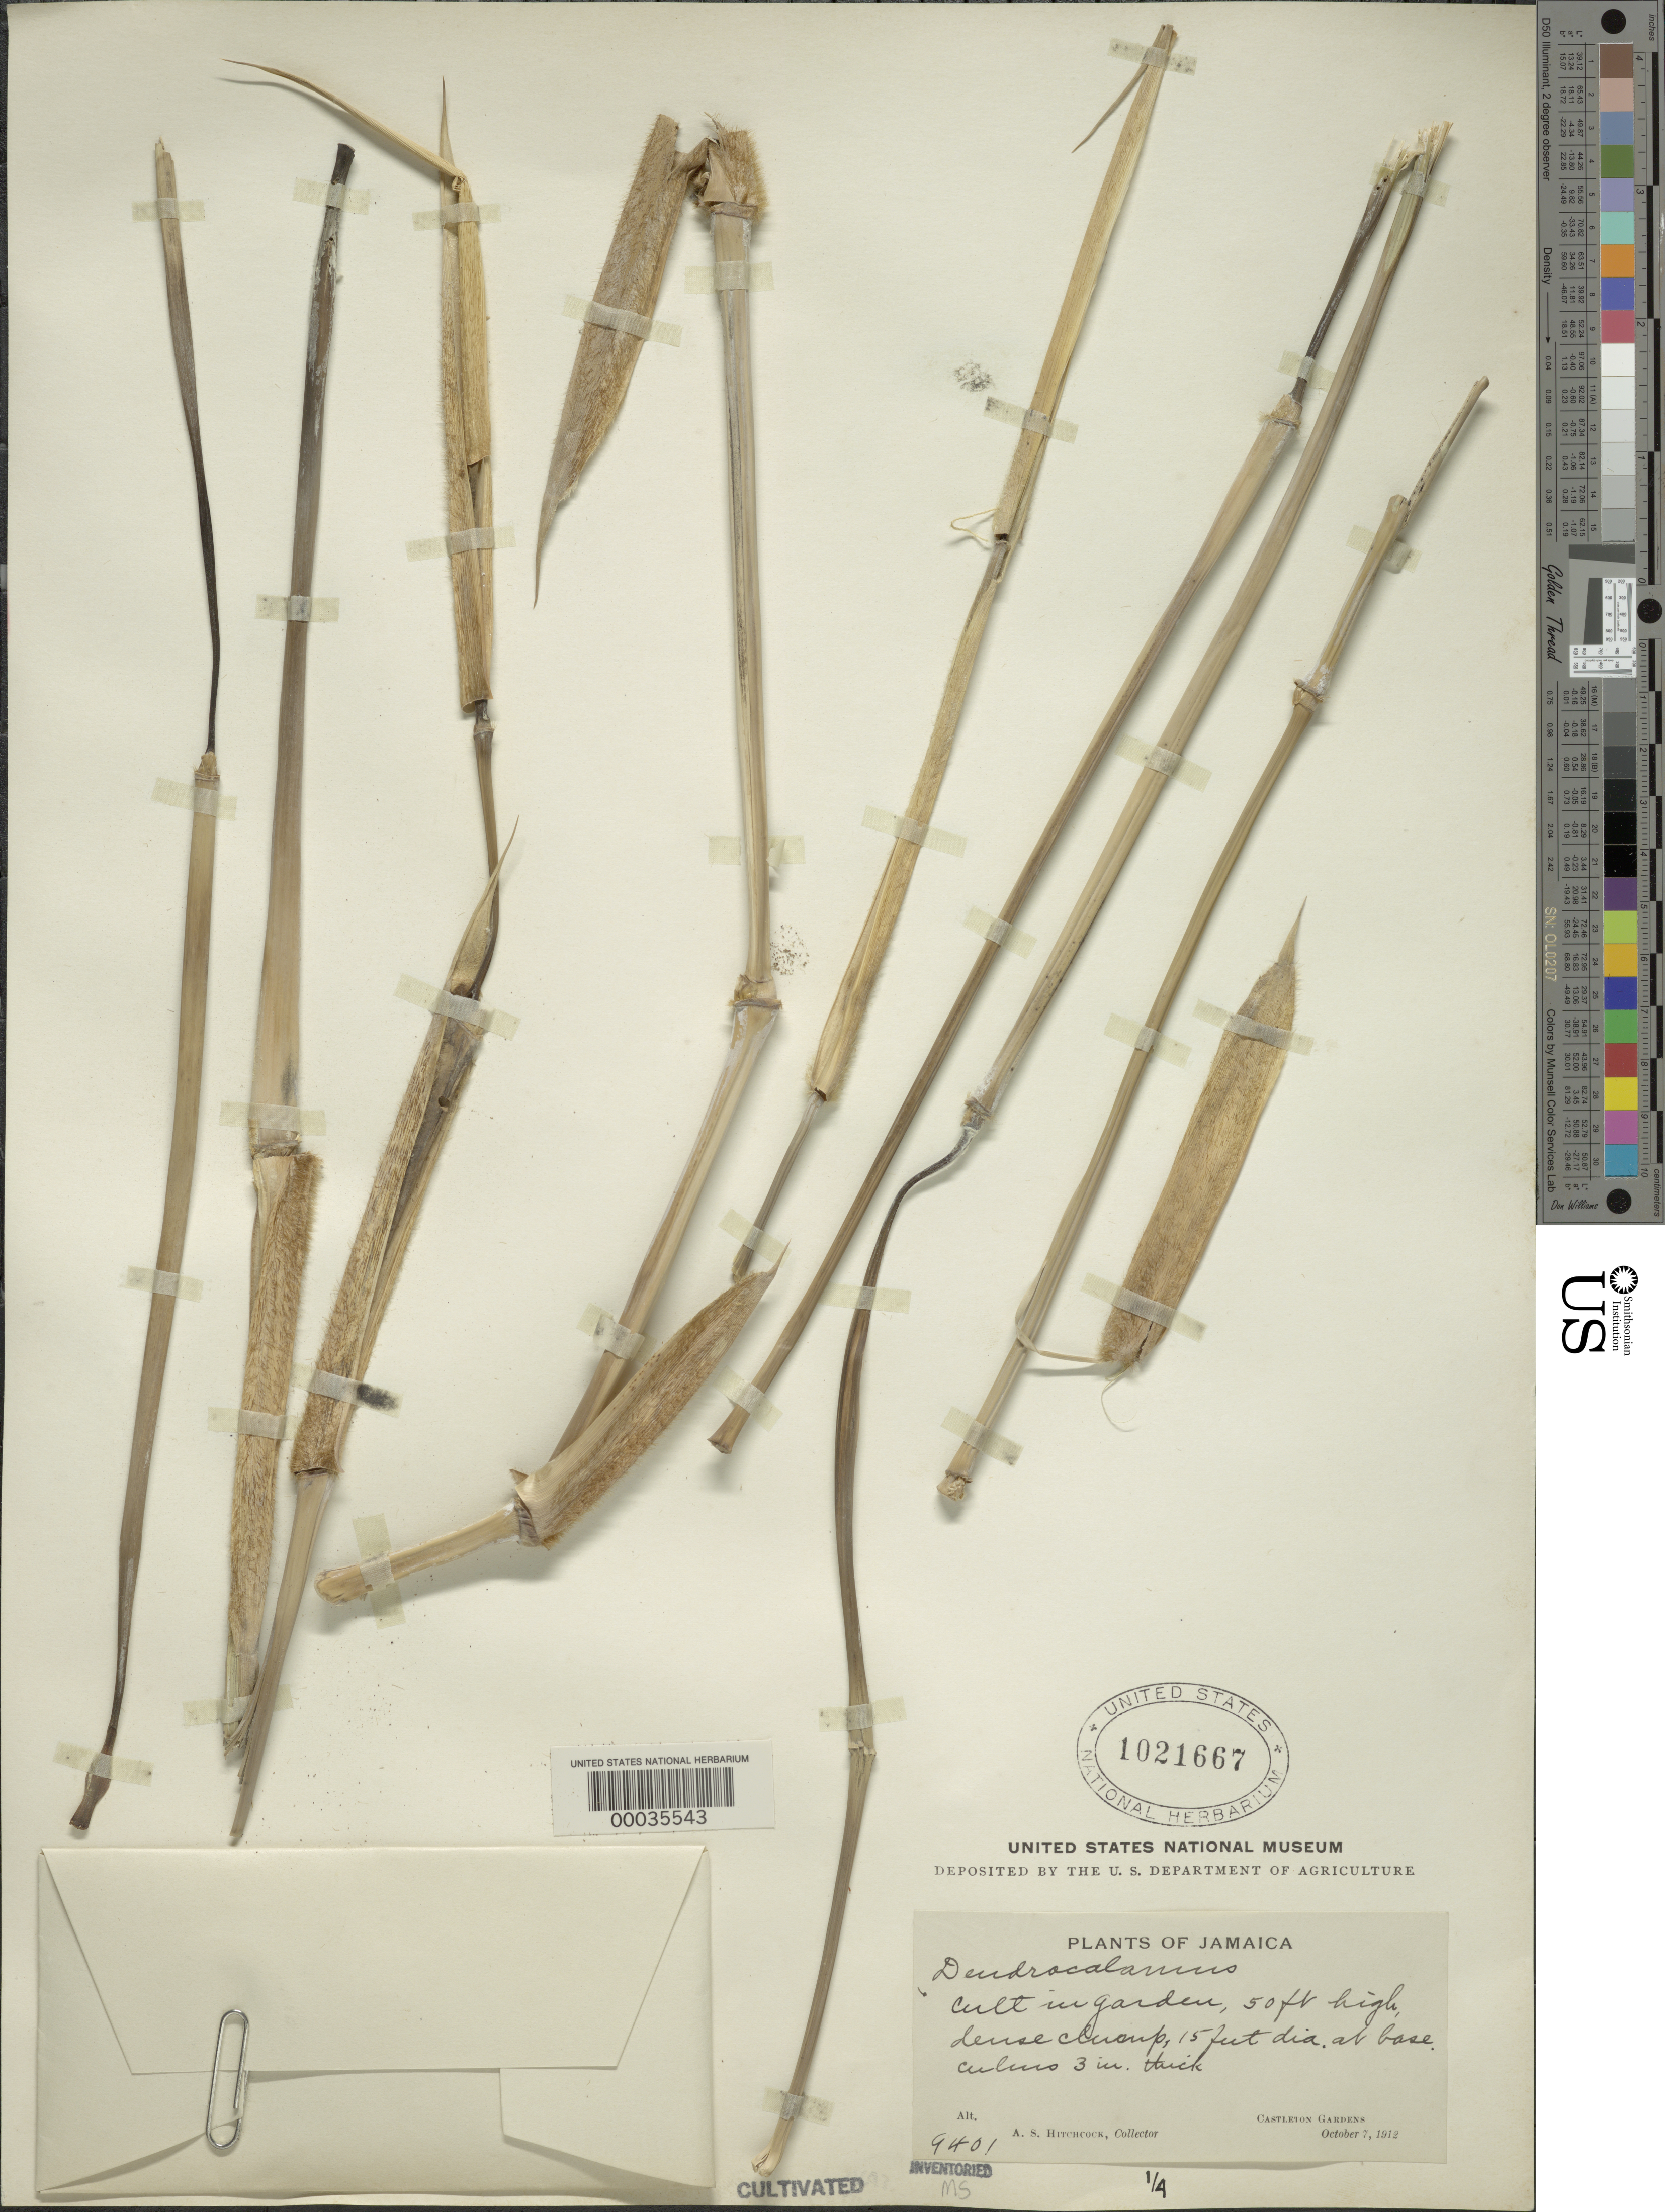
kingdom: Plantae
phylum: Tracheophyta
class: Liliopsida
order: Poales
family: Poaceae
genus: Dendrocalamus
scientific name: Dendrocalamus strictus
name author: (Roxb.) Nees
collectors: A. S. Hitchcock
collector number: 9401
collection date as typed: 07 Oct 1912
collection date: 1912-10-07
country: Jamaica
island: Greater Antilles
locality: Castleton garden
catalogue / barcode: US 1021667